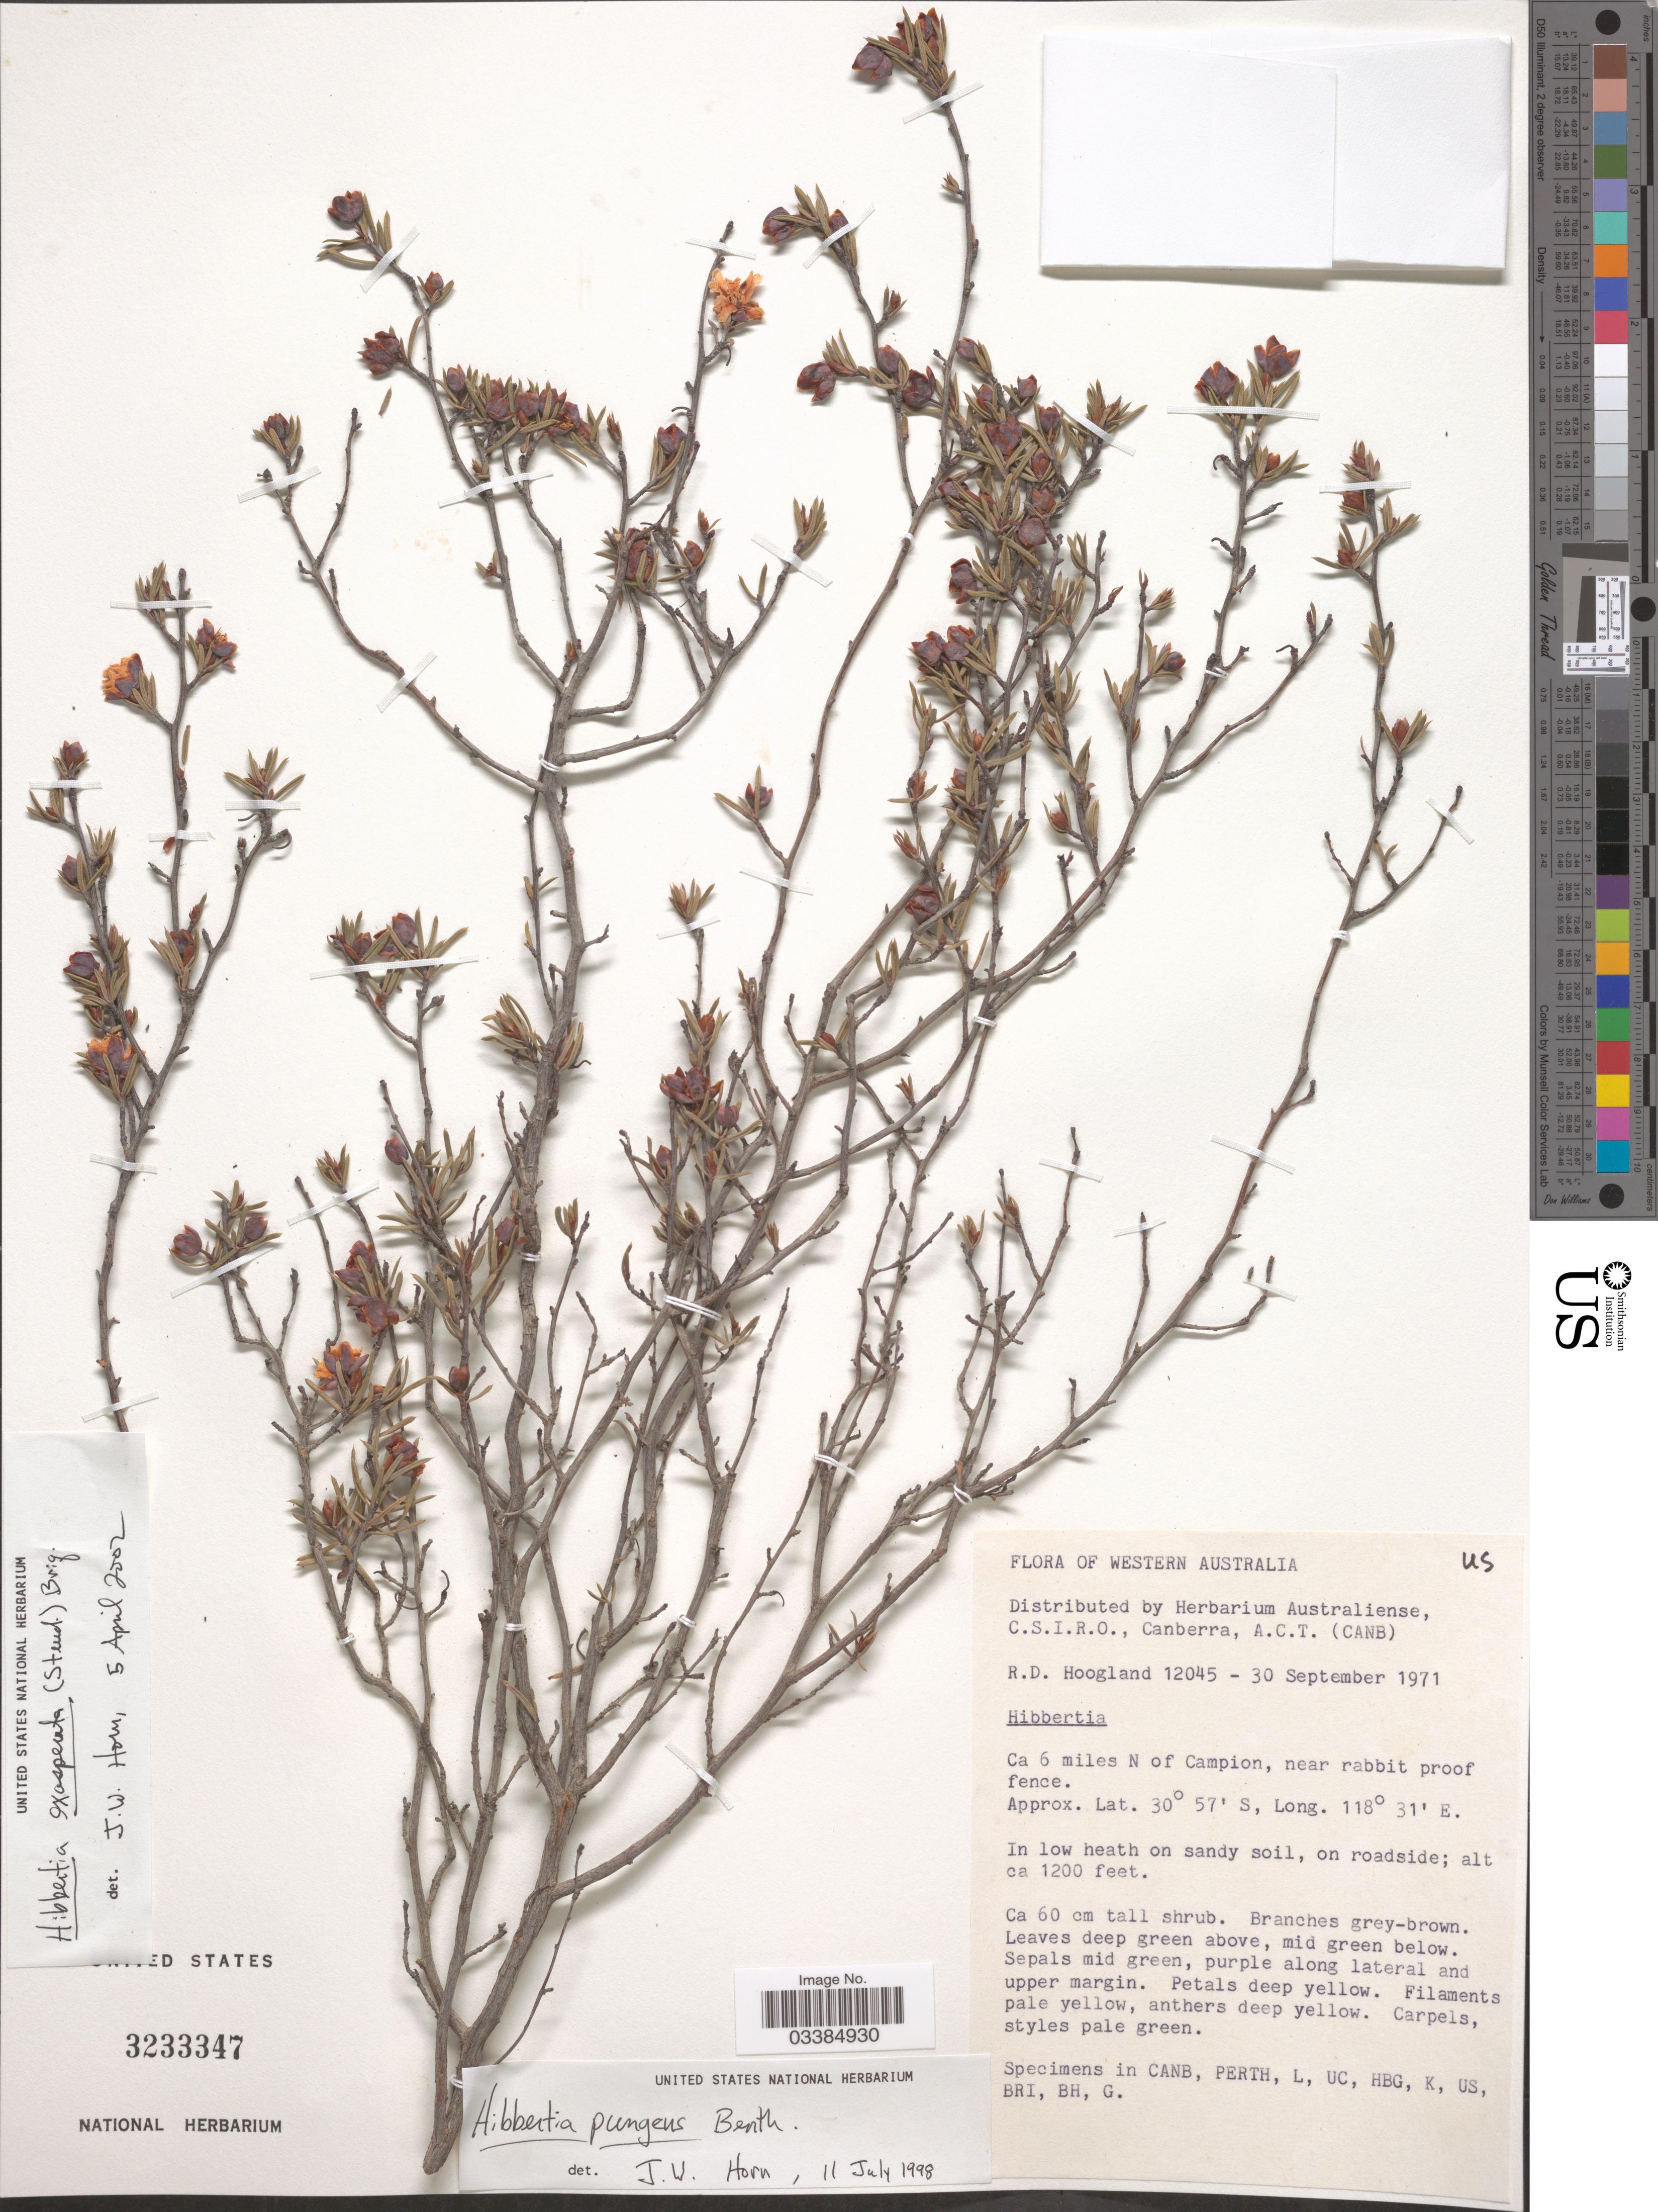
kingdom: Plantae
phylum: Tracheophyta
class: Magnoliopsida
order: Dilleniales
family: Dilleniaceae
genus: Hibbertia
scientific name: Hibbertia exasperata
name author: Briq.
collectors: R. D. Hoogland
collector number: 12045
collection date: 1971-09-30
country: Australia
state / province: Western Australia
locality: Ca 6 miles N of Campion, near rabbit proof fence. On roadside.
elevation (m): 366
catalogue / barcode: US 3233347